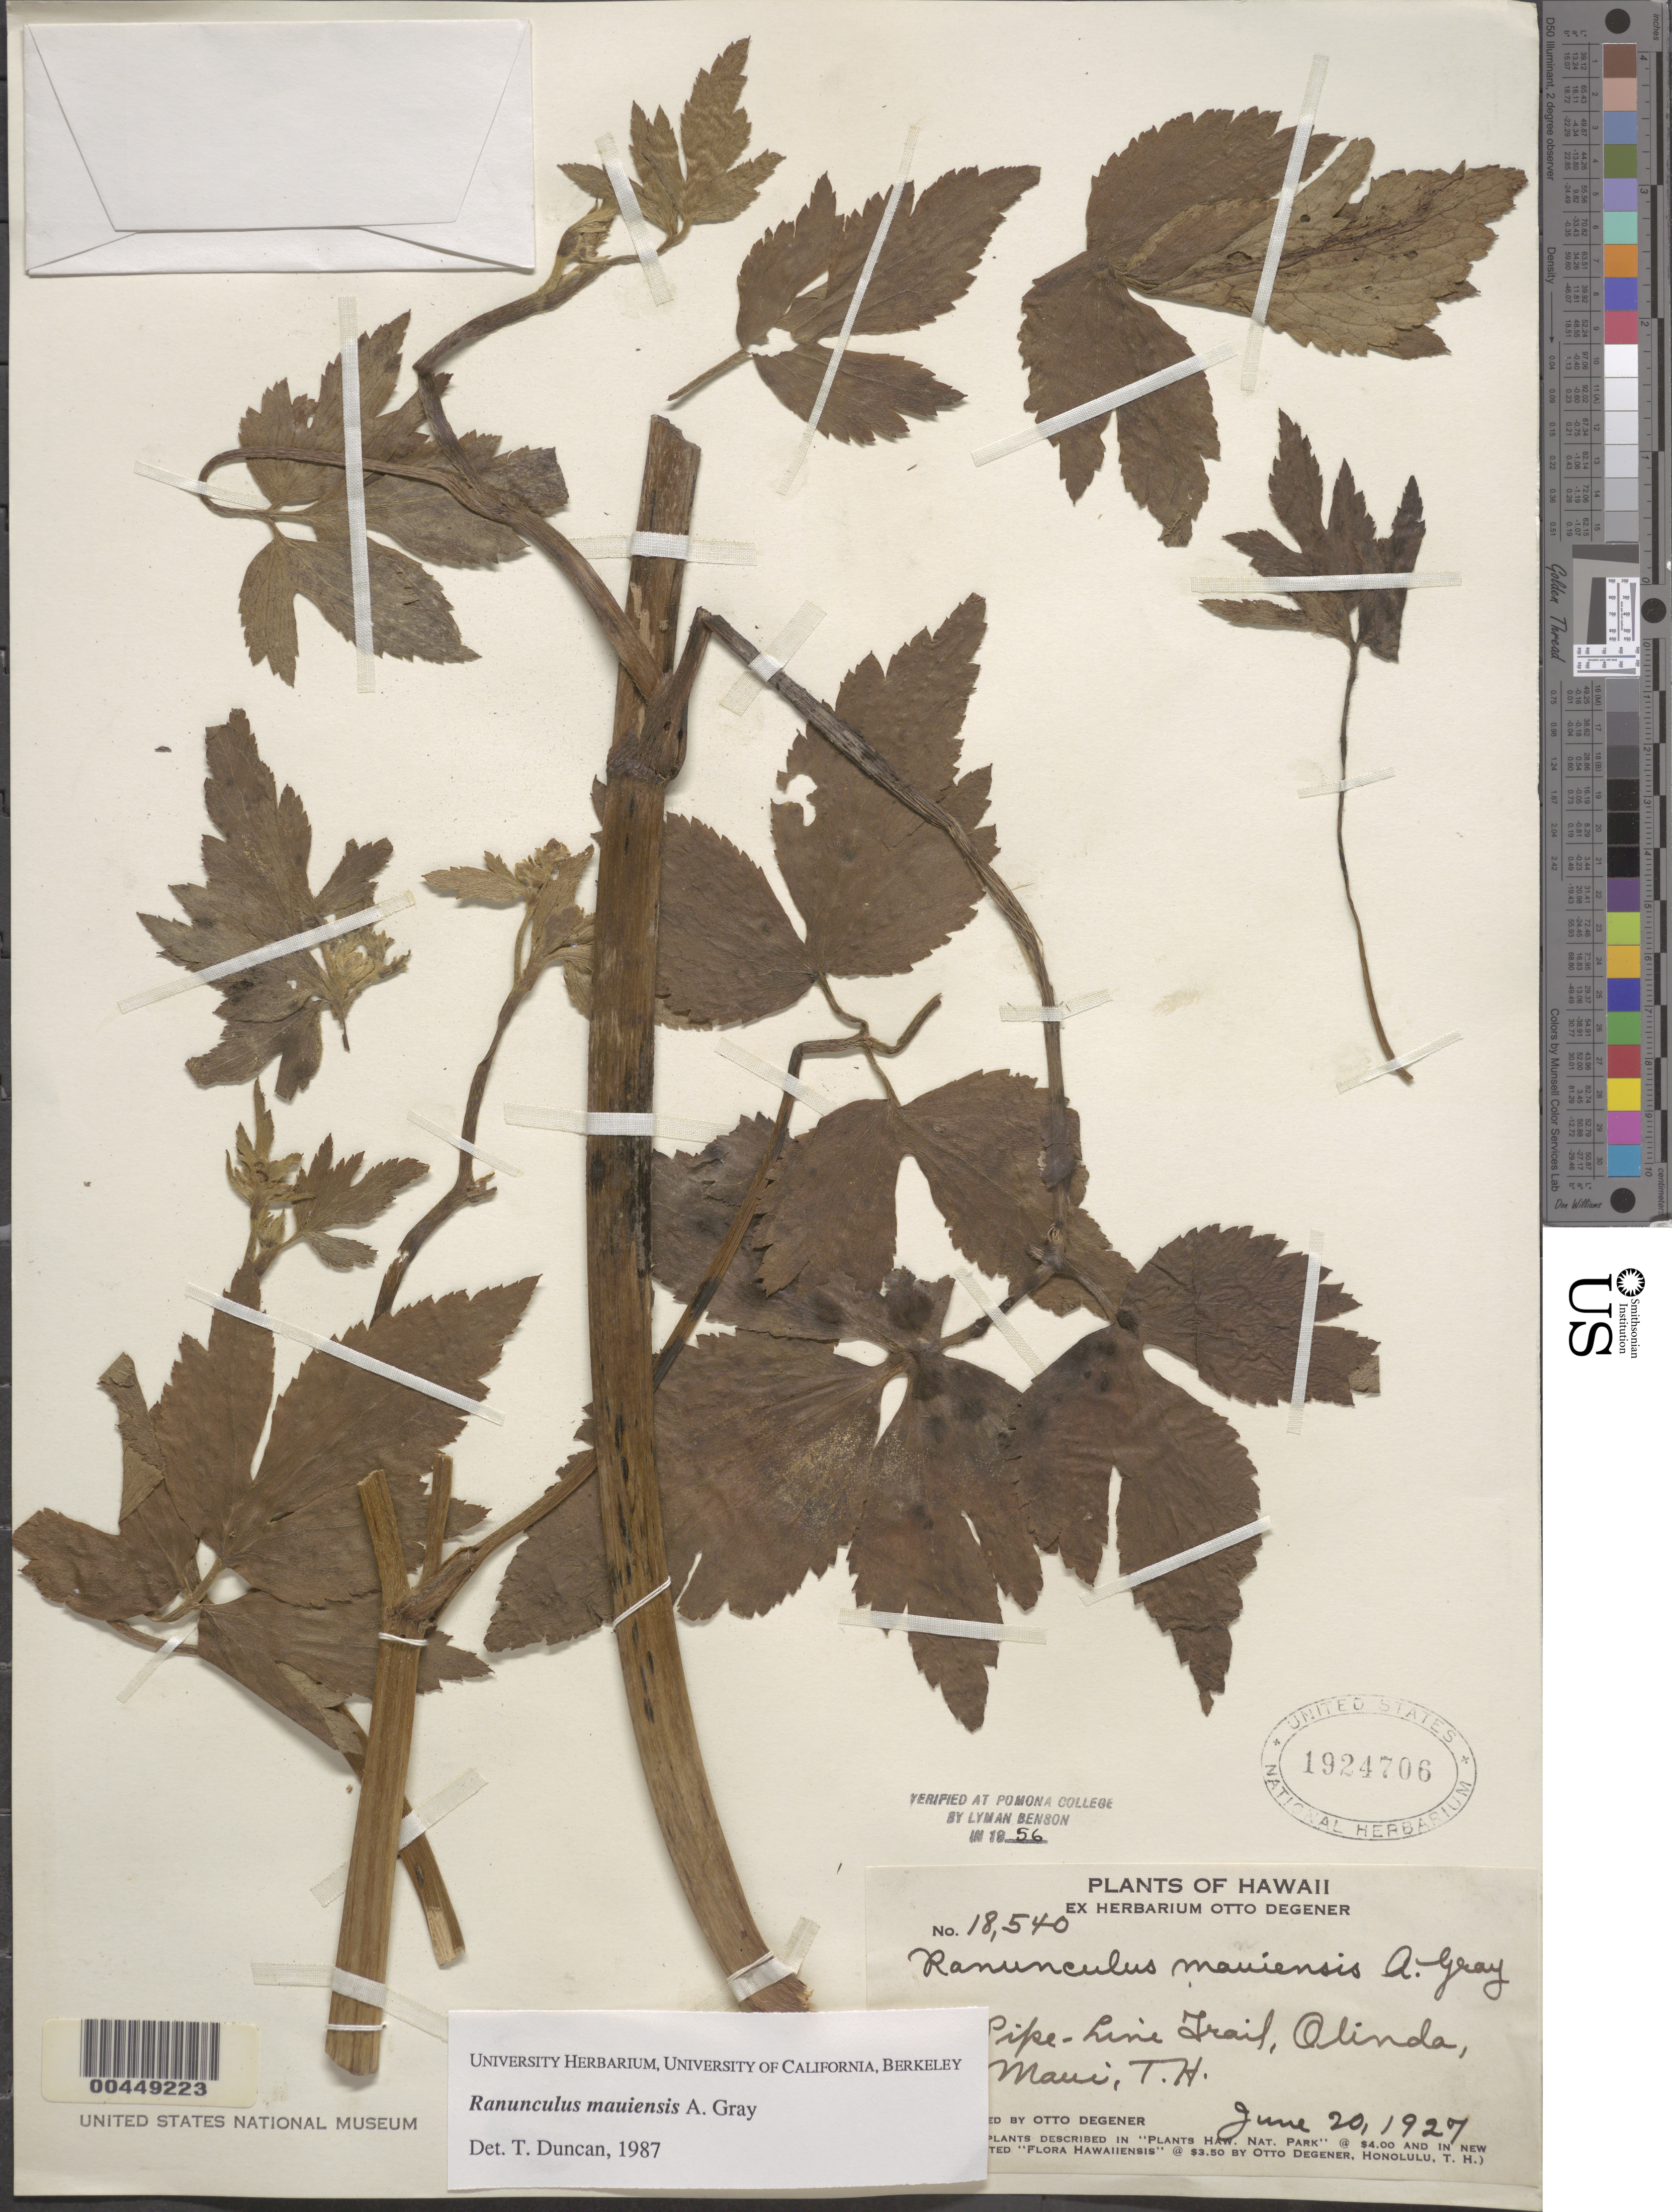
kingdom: Plantae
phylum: Tracheophyta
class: Magnoliopsida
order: Ranunculales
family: Ranunculaceae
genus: Ranunculus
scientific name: Ranunculus mauiensis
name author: A. Gray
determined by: Duncan, T.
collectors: O. Degener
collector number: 18540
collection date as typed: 20 Jun 1927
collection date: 1927-06-20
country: United States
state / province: Hawaii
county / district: Maui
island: Maui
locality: Pipe-Line Trail, Olinda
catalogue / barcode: US 1924706